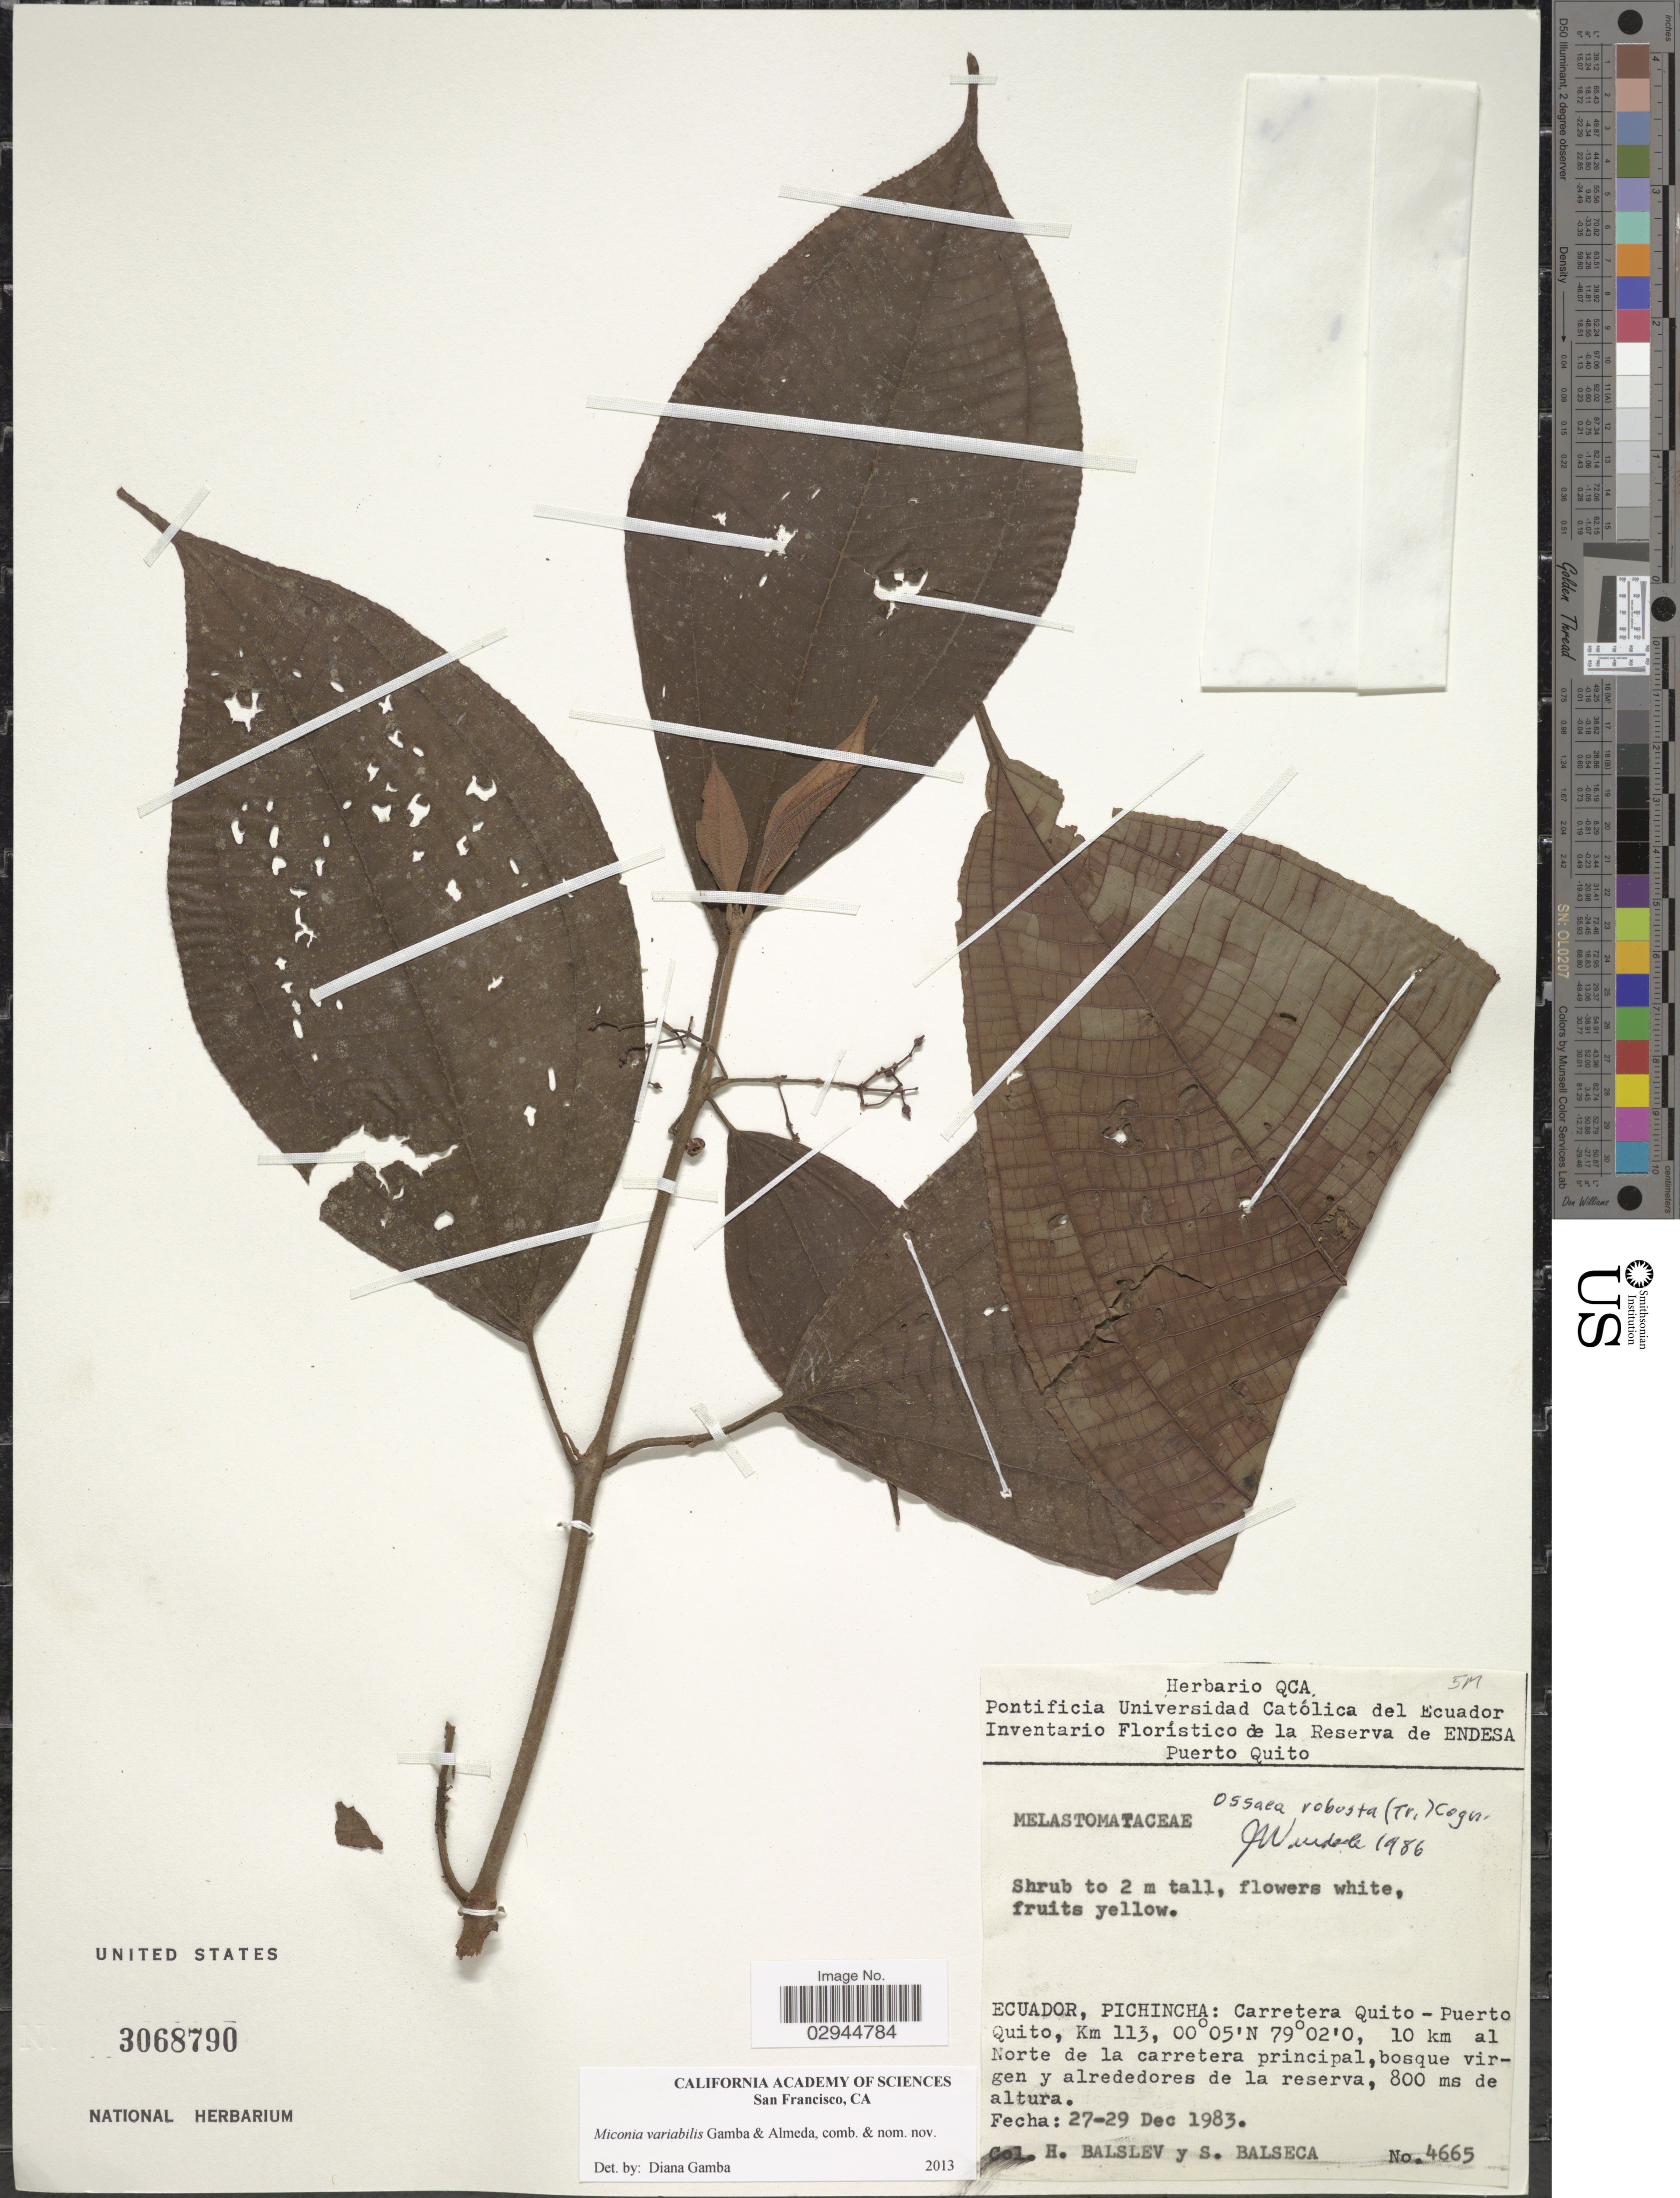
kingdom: Plantae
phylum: Tracheophyta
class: Magnoliopsida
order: Myrtales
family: Melastomataceae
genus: Miconia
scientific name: Miconia variabilis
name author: Gamba & Almeda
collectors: H. Balslev & S. Balseca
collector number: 4665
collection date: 1983-12-27/1983-12-29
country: Ecuador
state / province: Pichincha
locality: Carretera Quito-Puerto Quito, Km 113. 10 km al Norte de la carretera principal, bosque virgen y alrededores de la reserva.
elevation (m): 800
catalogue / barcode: US 3068790